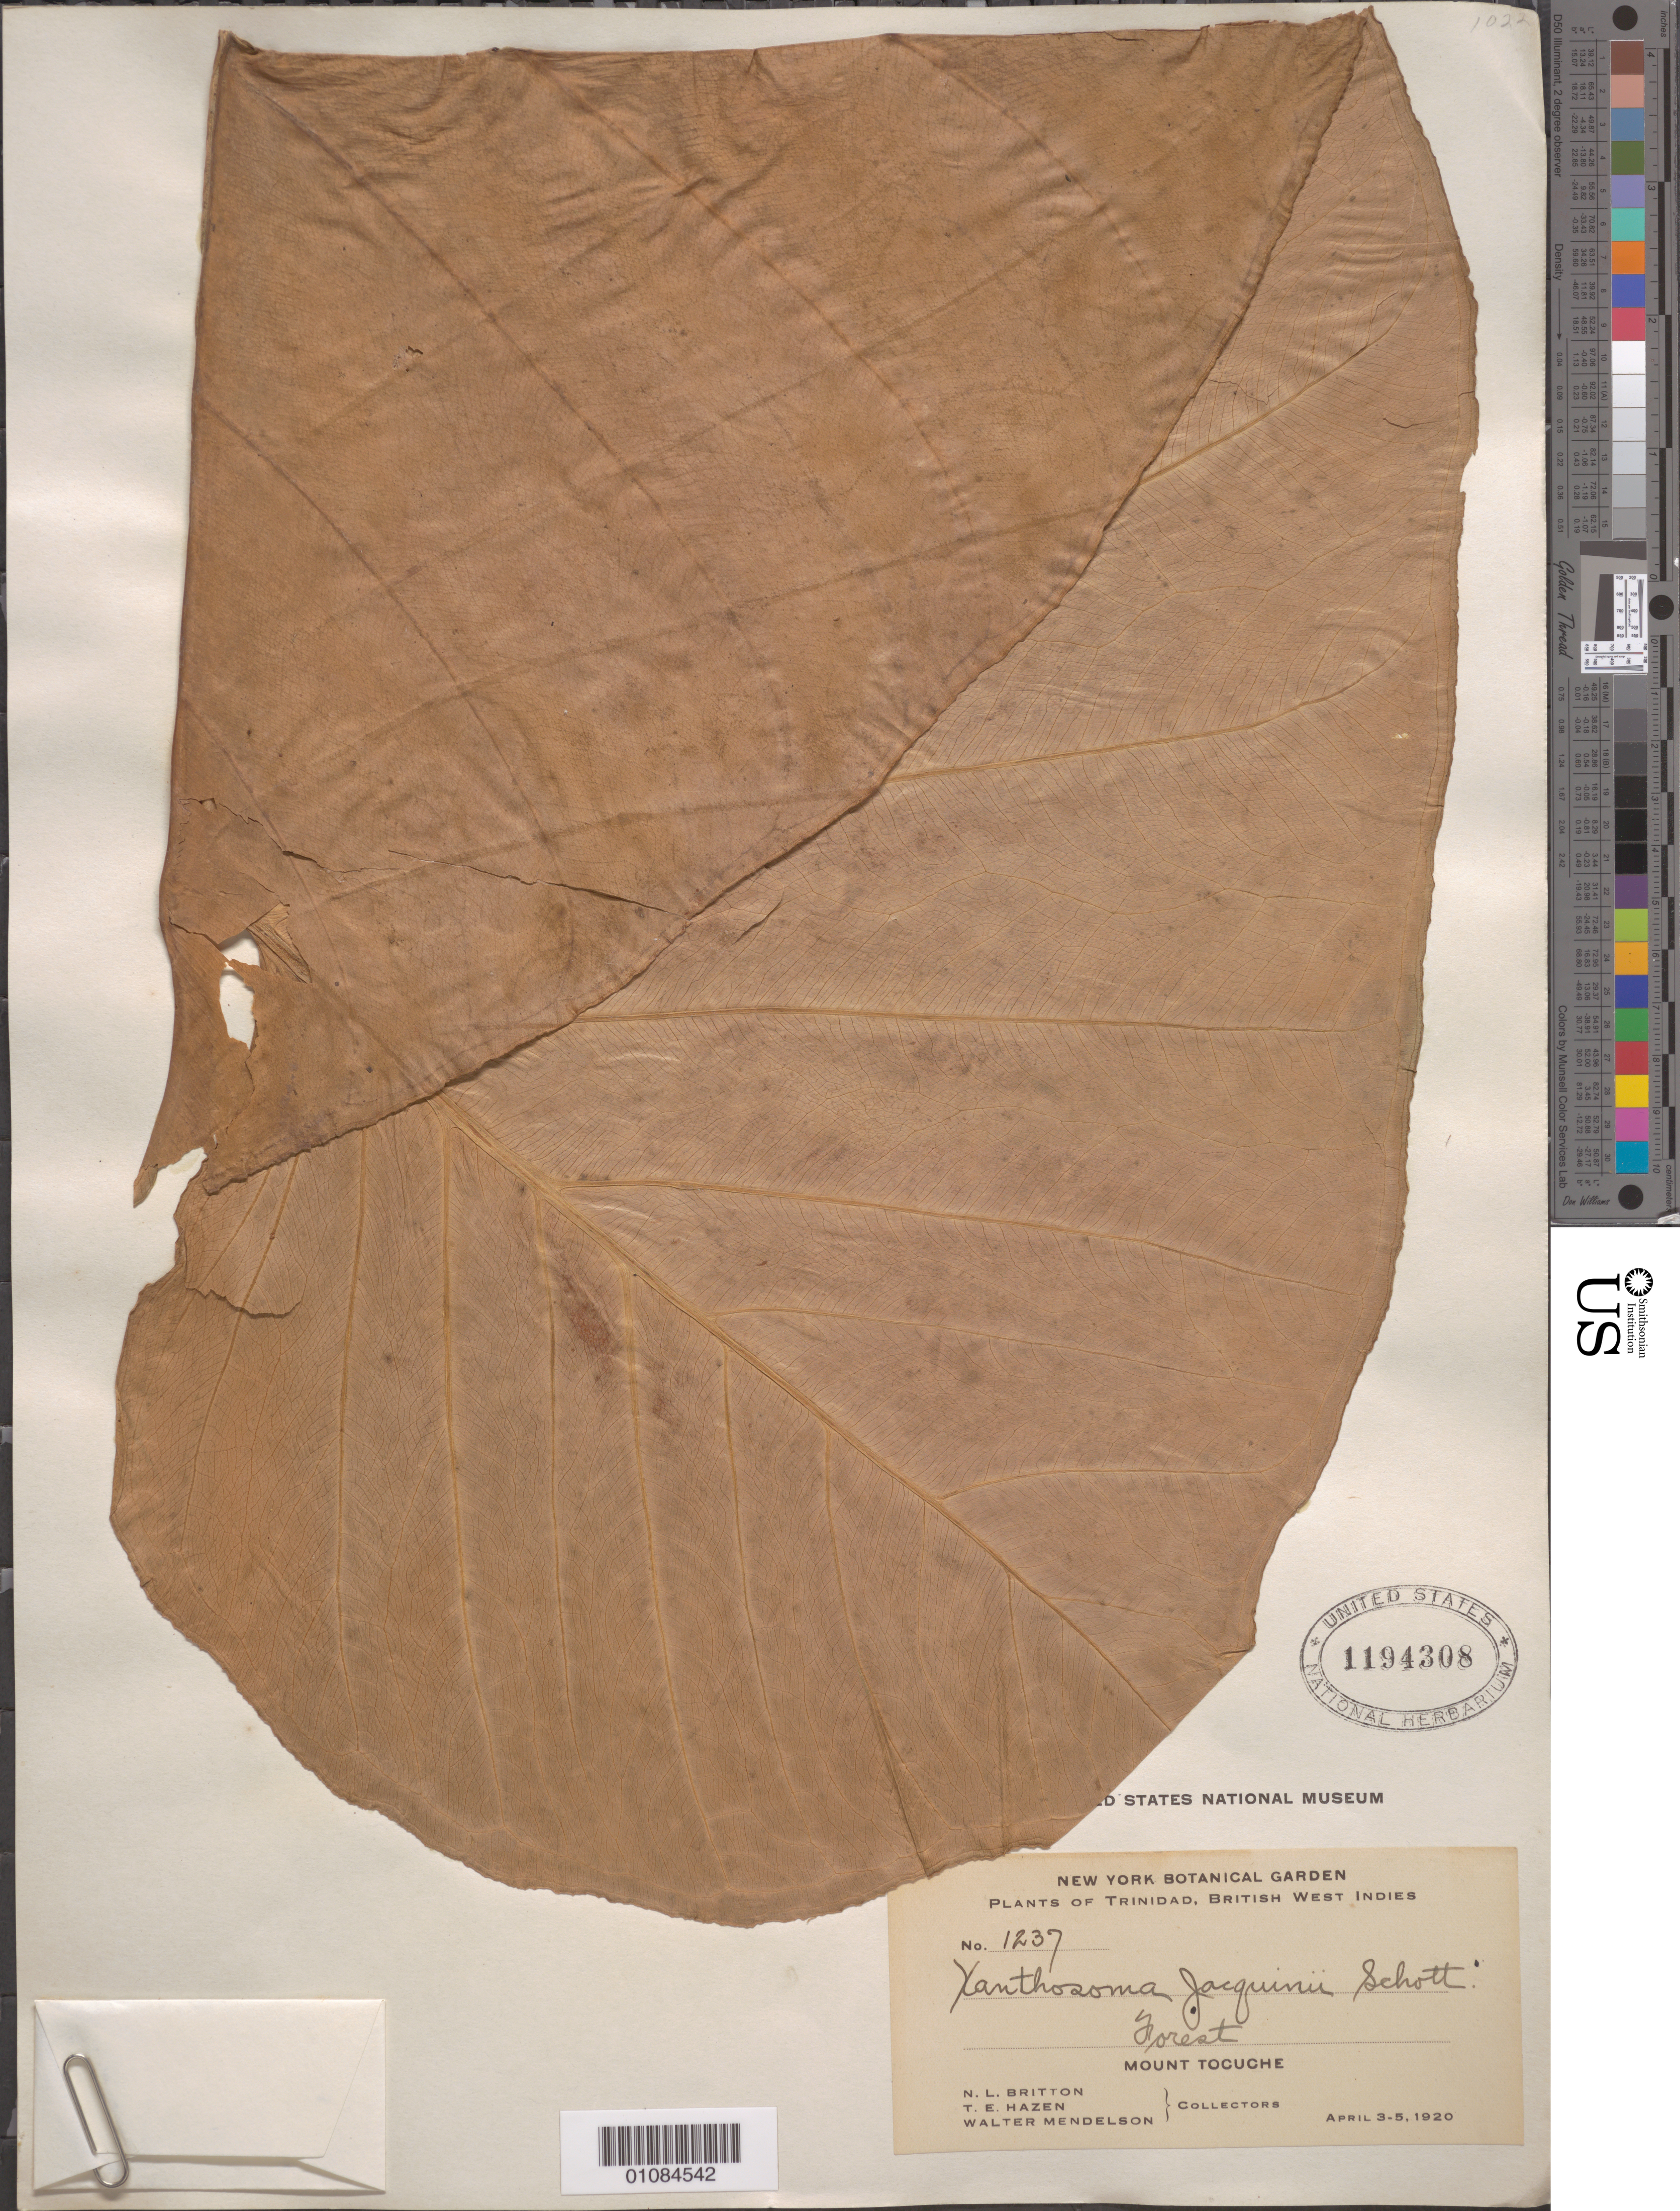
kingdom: Plantae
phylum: Tracheophyta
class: Liliopsida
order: Alismatales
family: Araceae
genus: Xanthosoma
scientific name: Xanthosoma jacquinii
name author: Schott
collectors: N. Britton, T. E. Hazen & W. Mendelson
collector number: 1237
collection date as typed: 03 Apr 1920 to 05 Apr 1920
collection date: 1920-04-03/1920-04-05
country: Trinidad and Tobago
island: Trinidad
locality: Mount Tocuche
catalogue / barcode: US 1194308